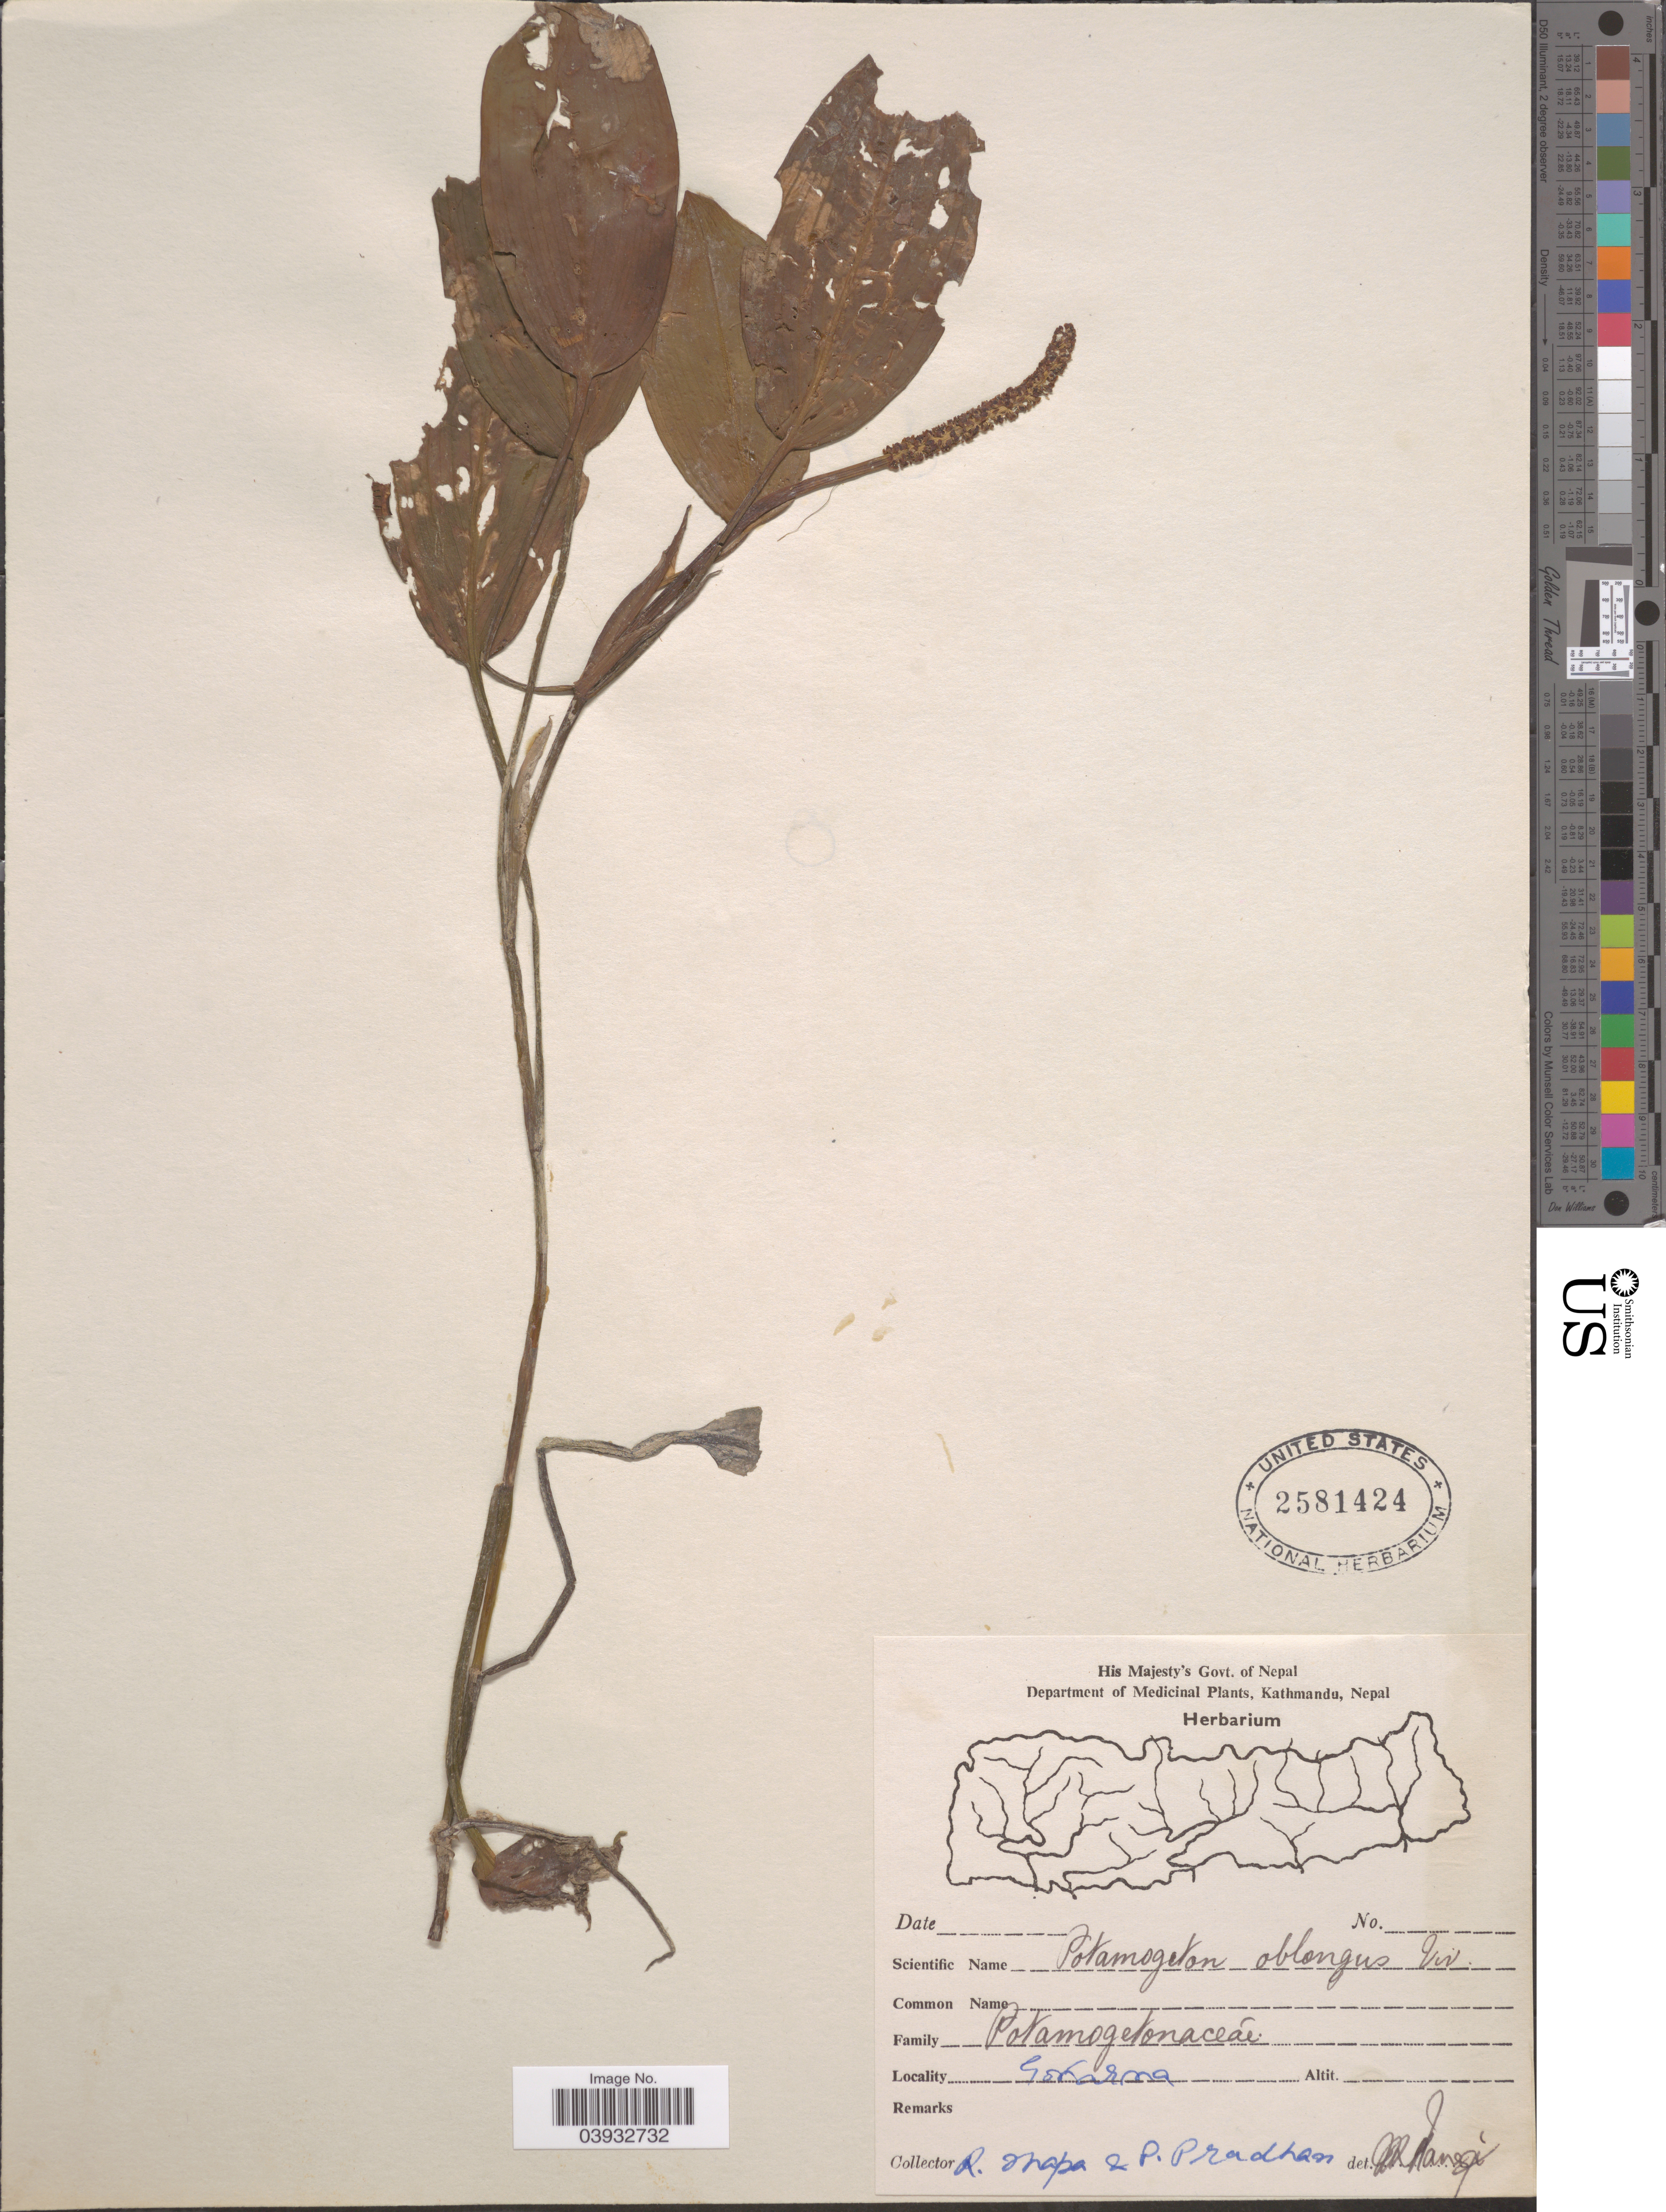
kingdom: Plantae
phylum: Tracheophyta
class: Liliopsida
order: Alismatales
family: Potamogetonaceae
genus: Potamogeton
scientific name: Potamogeton oblongus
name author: Viv.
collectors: R. Thapa & P. Pradhan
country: Nepal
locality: Gokarna.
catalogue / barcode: US 2581424